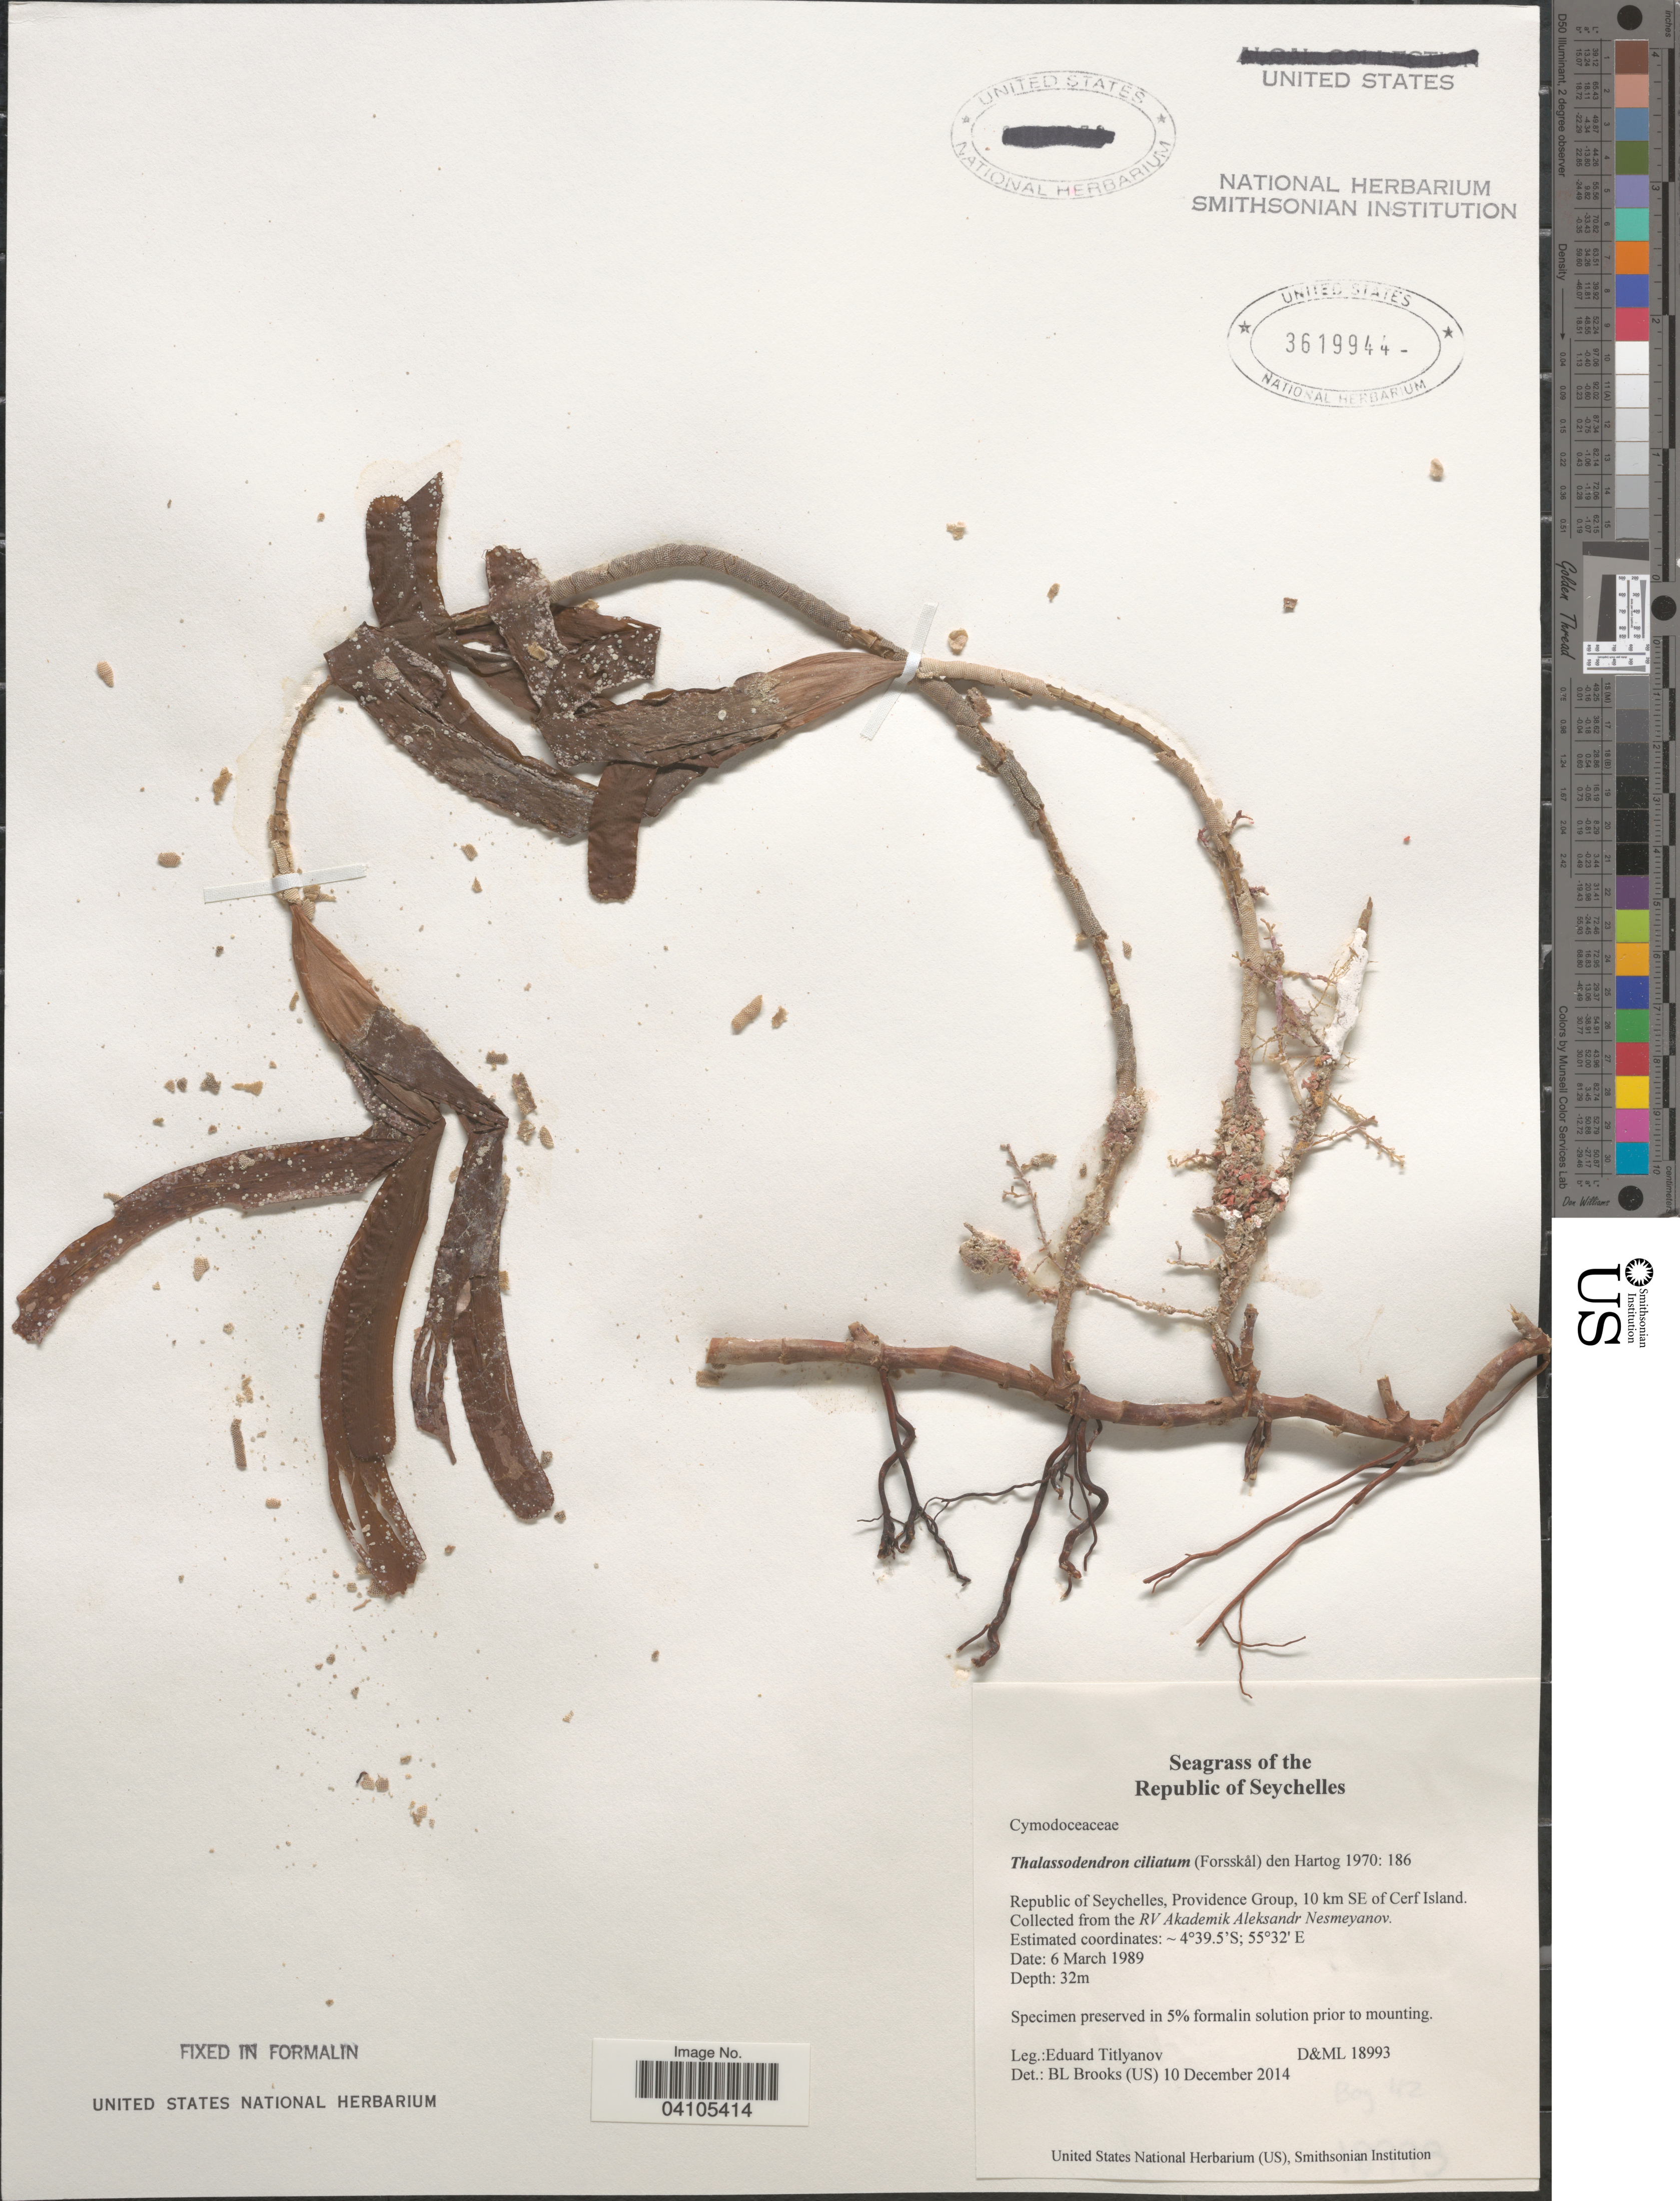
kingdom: Plantae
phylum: Tracheophyta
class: Liliopsida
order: Alismatales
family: Cymodoceaceae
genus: Thalassodendron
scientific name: Thalassodendron ciliatum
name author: (Forssk.) Hartog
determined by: Brooks, B. L., (BOT), Smithsonian Institution - National Museum of Natural History (UNITED STATES)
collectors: E. Titlyanov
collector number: D&ML18993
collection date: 1989-03-06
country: Seychelles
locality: Republic of Seychelles, Providence Group, 10 km SE of Cerf Island.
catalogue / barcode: US 3619944